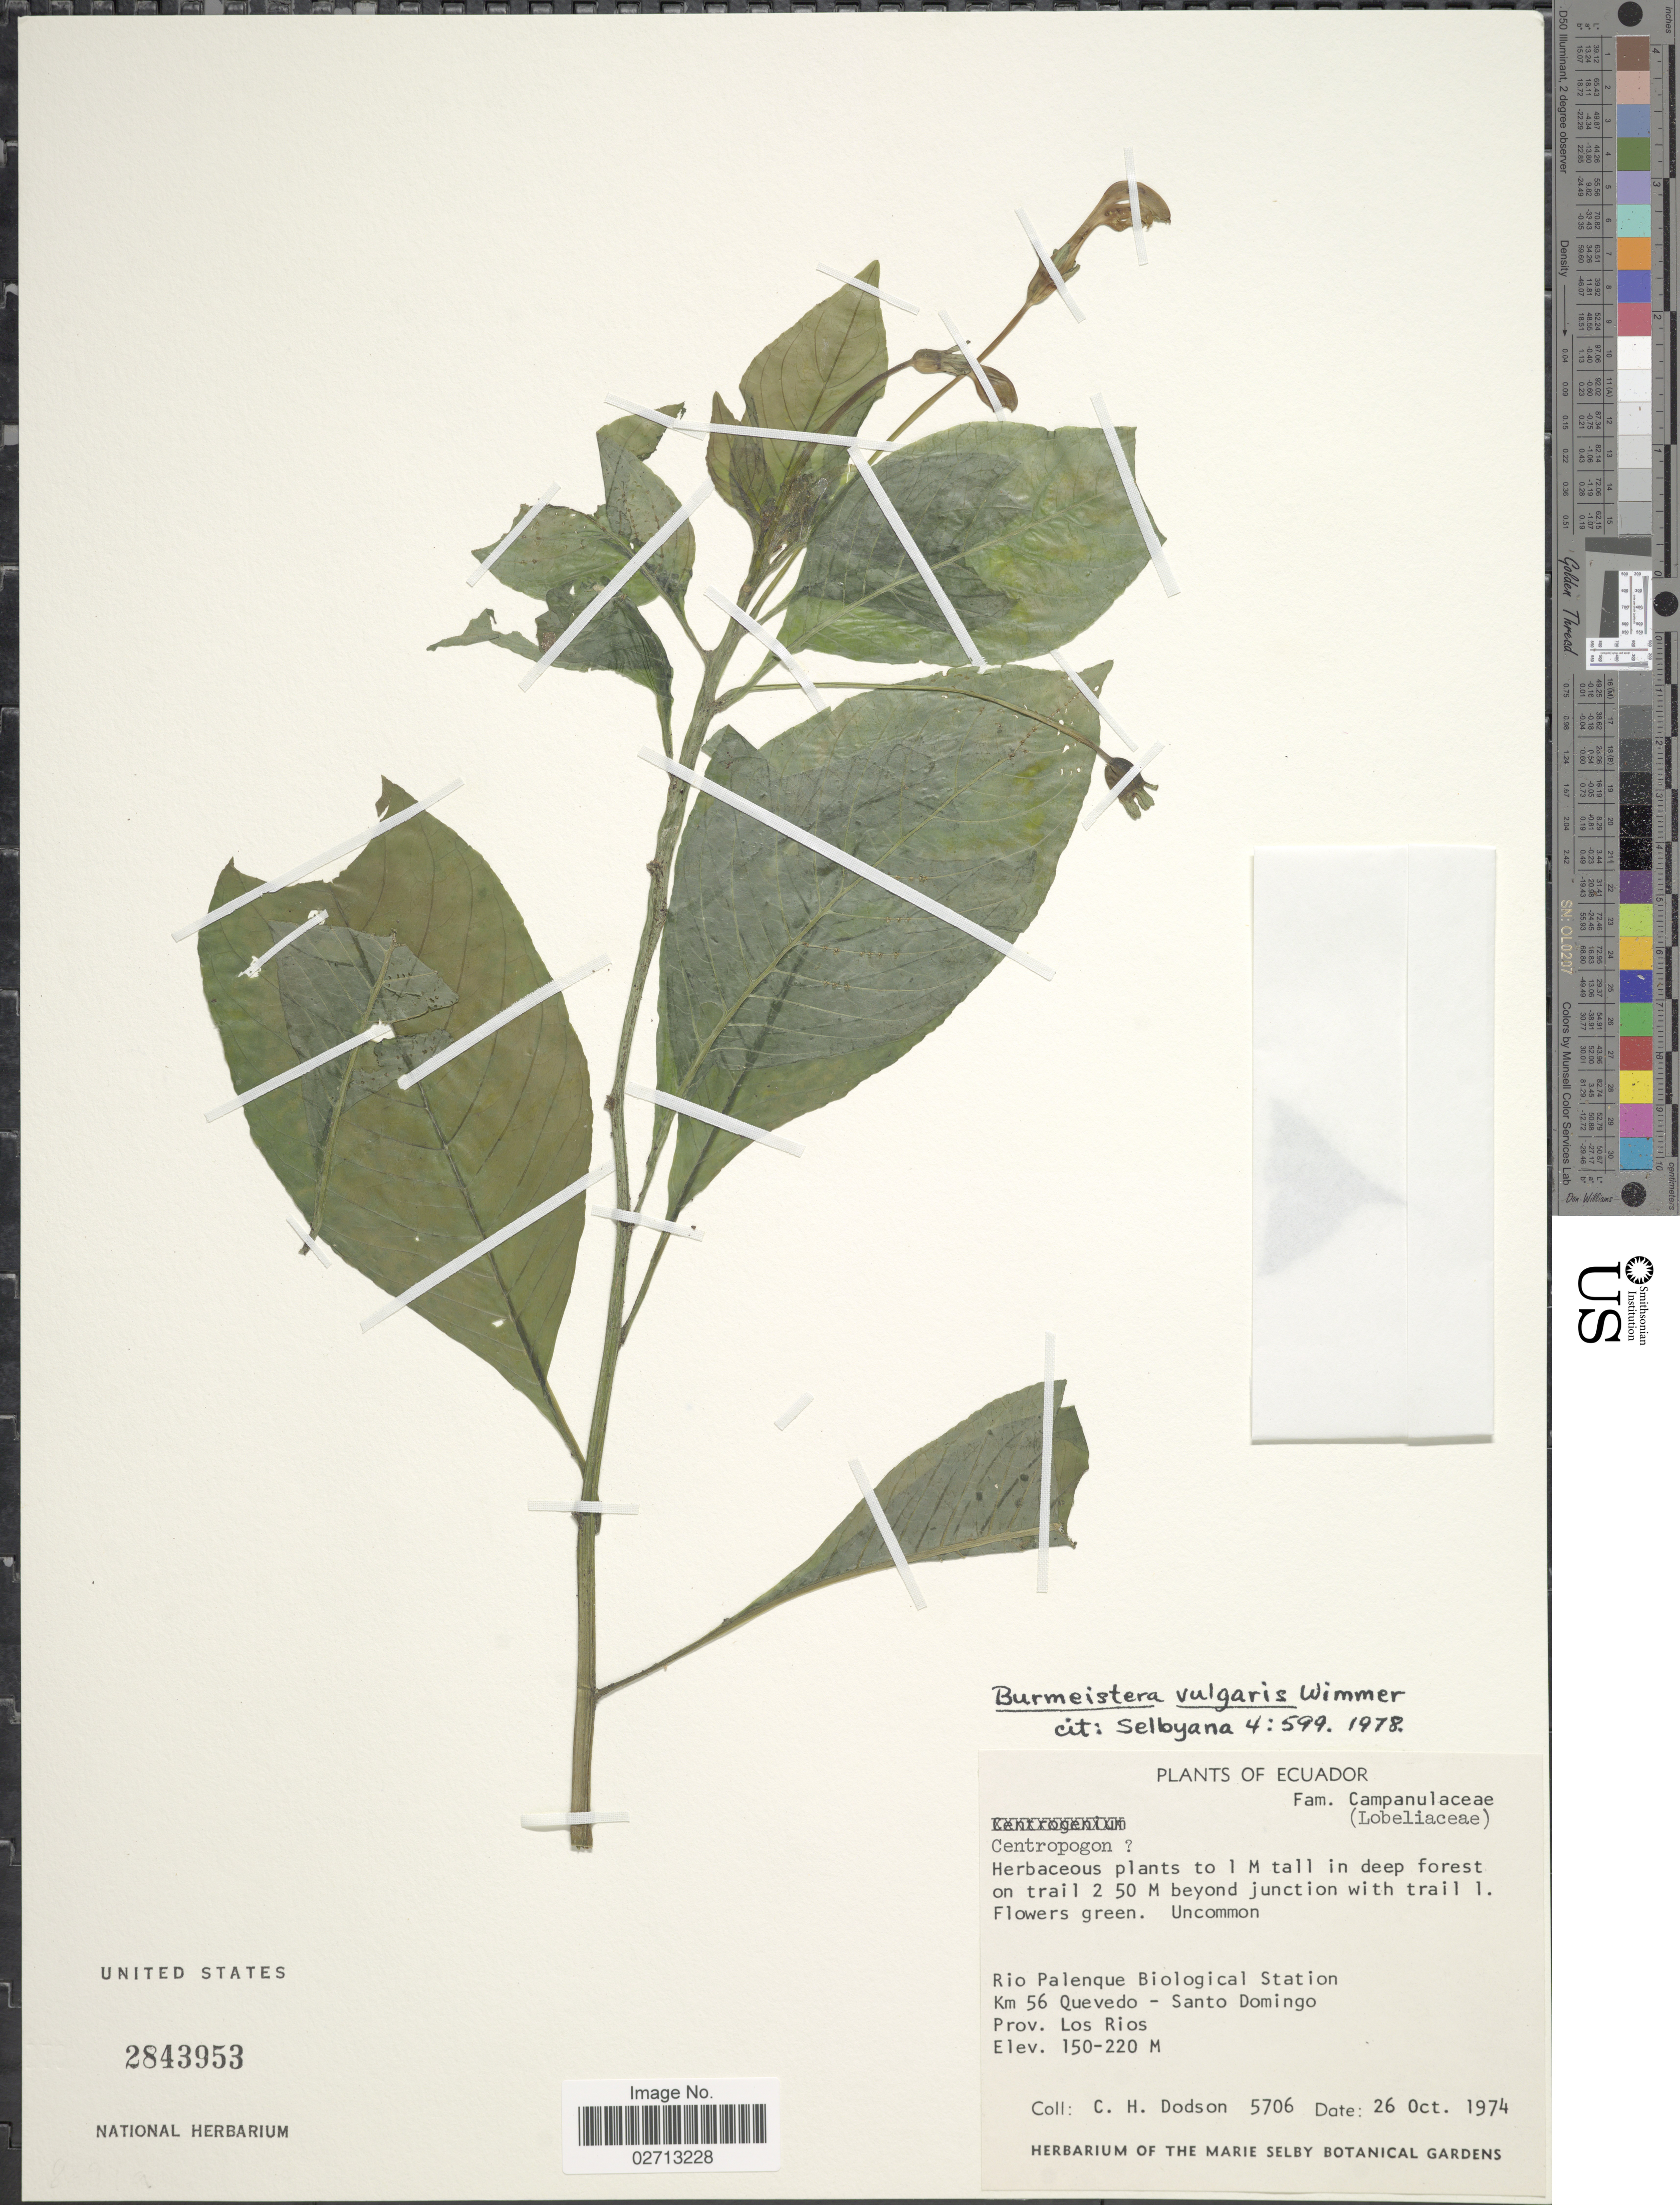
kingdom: Plantae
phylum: Tracheophyta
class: Magnoliopsida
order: Asterales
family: Campanulaceae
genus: Burmeistera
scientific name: Burmeistera vulgaris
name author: E. Wimm.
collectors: C. H. Dodson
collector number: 5706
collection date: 1974-10-26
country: Ecuador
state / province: Los Ríos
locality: Rio Palenque Biological Station. Km 56 Quevedo - Santo Domingo.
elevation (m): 150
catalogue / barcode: US 2843953